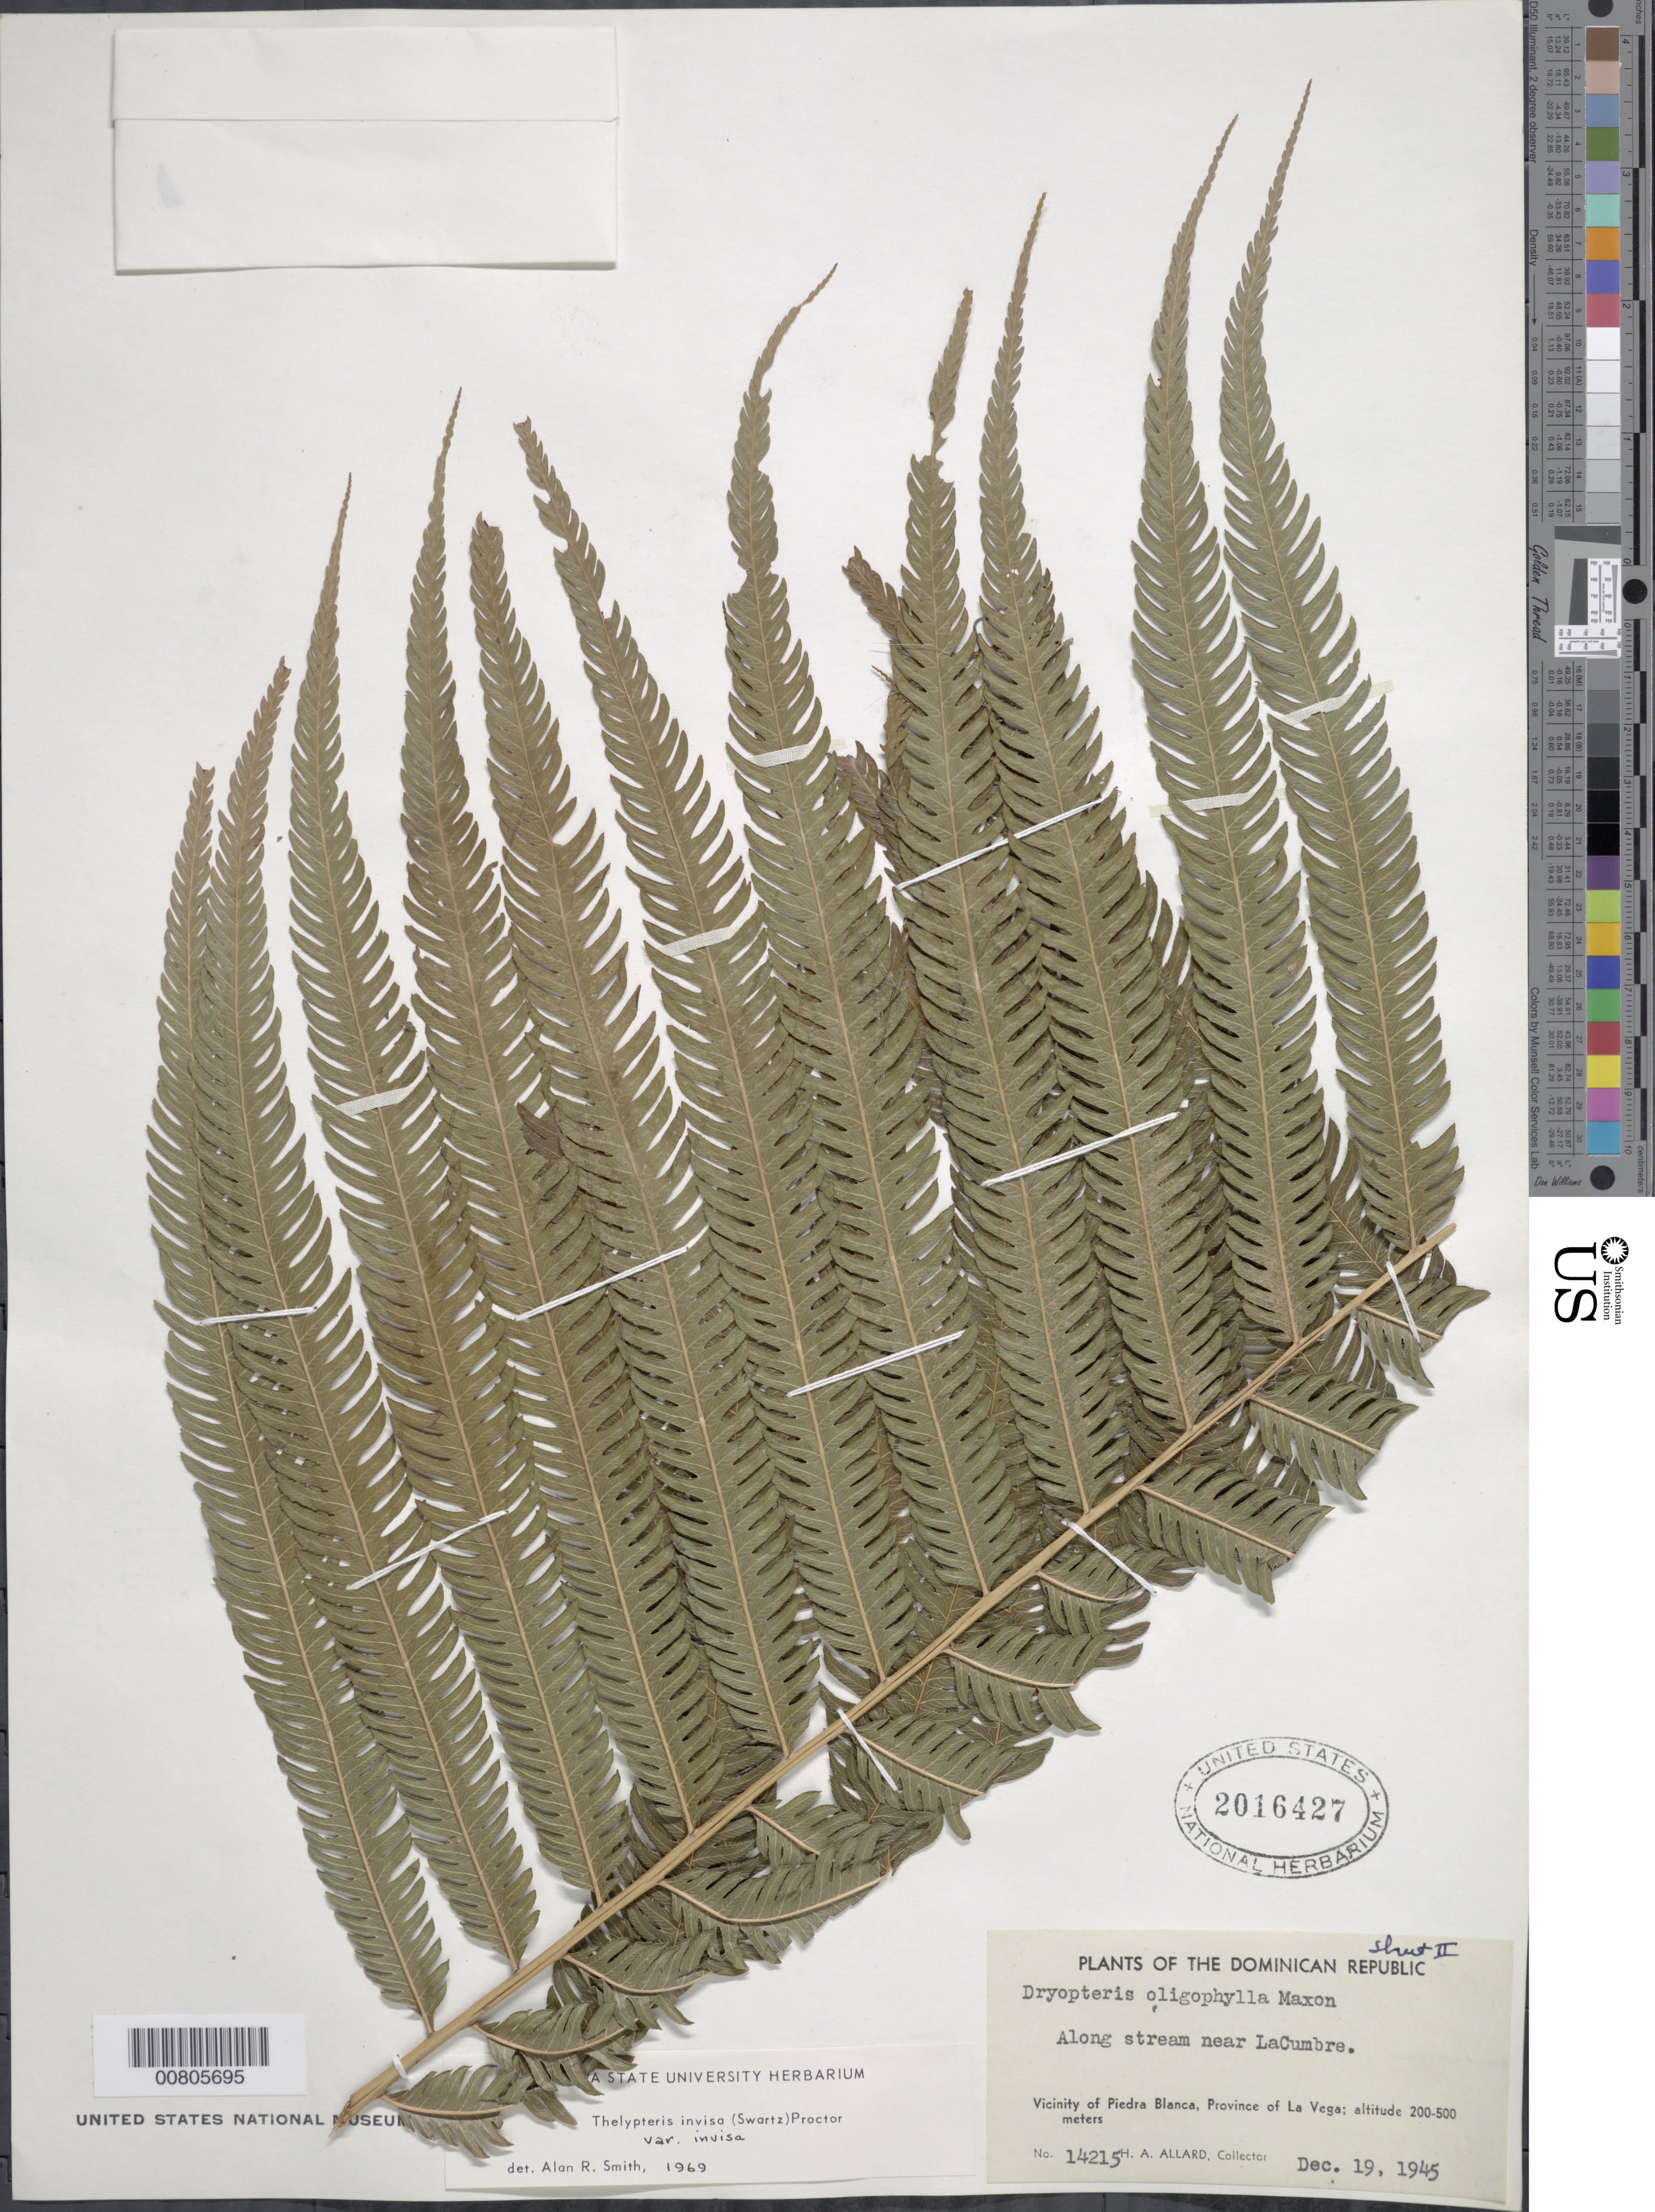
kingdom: Plantae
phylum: Tracheophyta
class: Polypodiopsida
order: Polypodiales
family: Thelypteridaceae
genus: Cyclosorus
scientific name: Cyclosorus grandis (A.R. Sm.) comb. nov., ined 2015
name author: (A.R. Sm.)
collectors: H. A. Allard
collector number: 14215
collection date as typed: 19 Dec 1945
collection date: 1945-12-19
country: Dominican Republic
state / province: La Vega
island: Hispaniola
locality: Piedra Blanca vicinity, near La Cumbre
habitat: Along stream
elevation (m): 200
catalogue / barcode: US 2016427